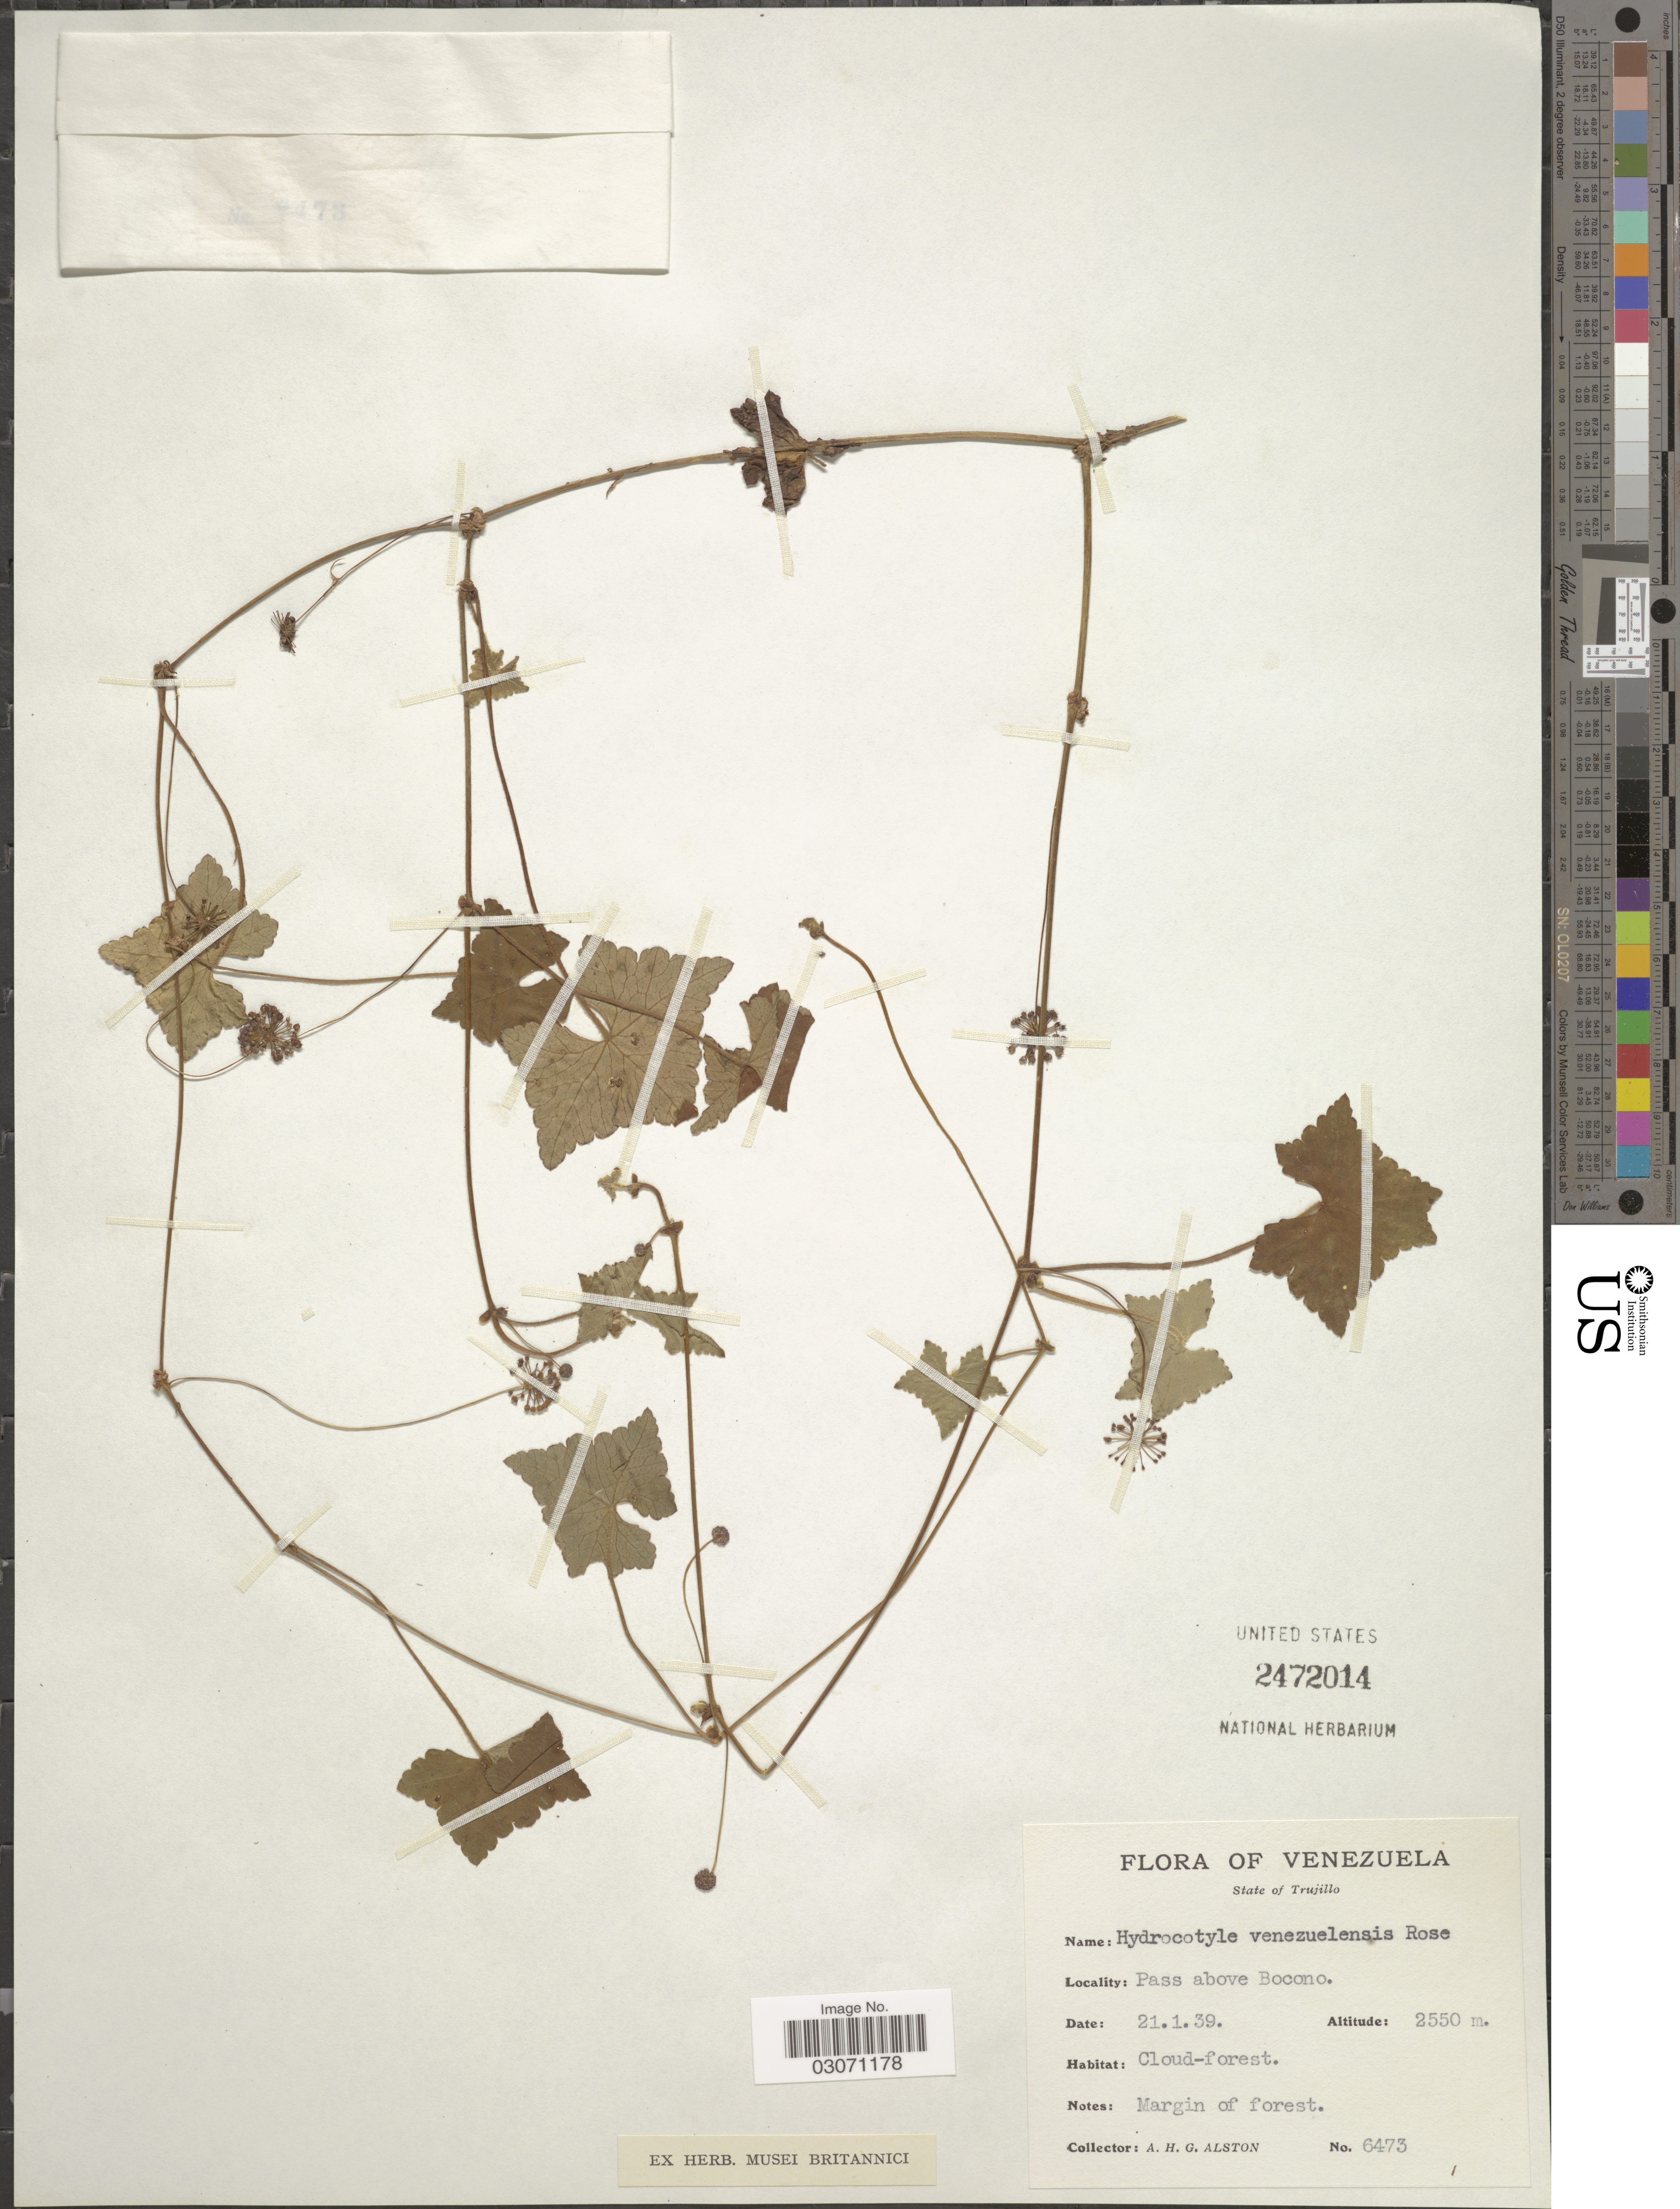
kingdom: Plantae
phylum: Tracheophyta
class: Magnoliopsida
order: Apiales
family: Araliaceae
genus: Hydrocotyle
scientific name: Hydrocotyle venezuelensis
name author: Rose ex Mathias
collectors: A. H. Alston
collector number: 6473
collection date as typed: Transcribed d/m/y: 21/1/39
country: Venezuela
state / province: Trujillo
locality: Pass above Bocono.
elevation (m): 2550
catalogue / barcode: US 2472014